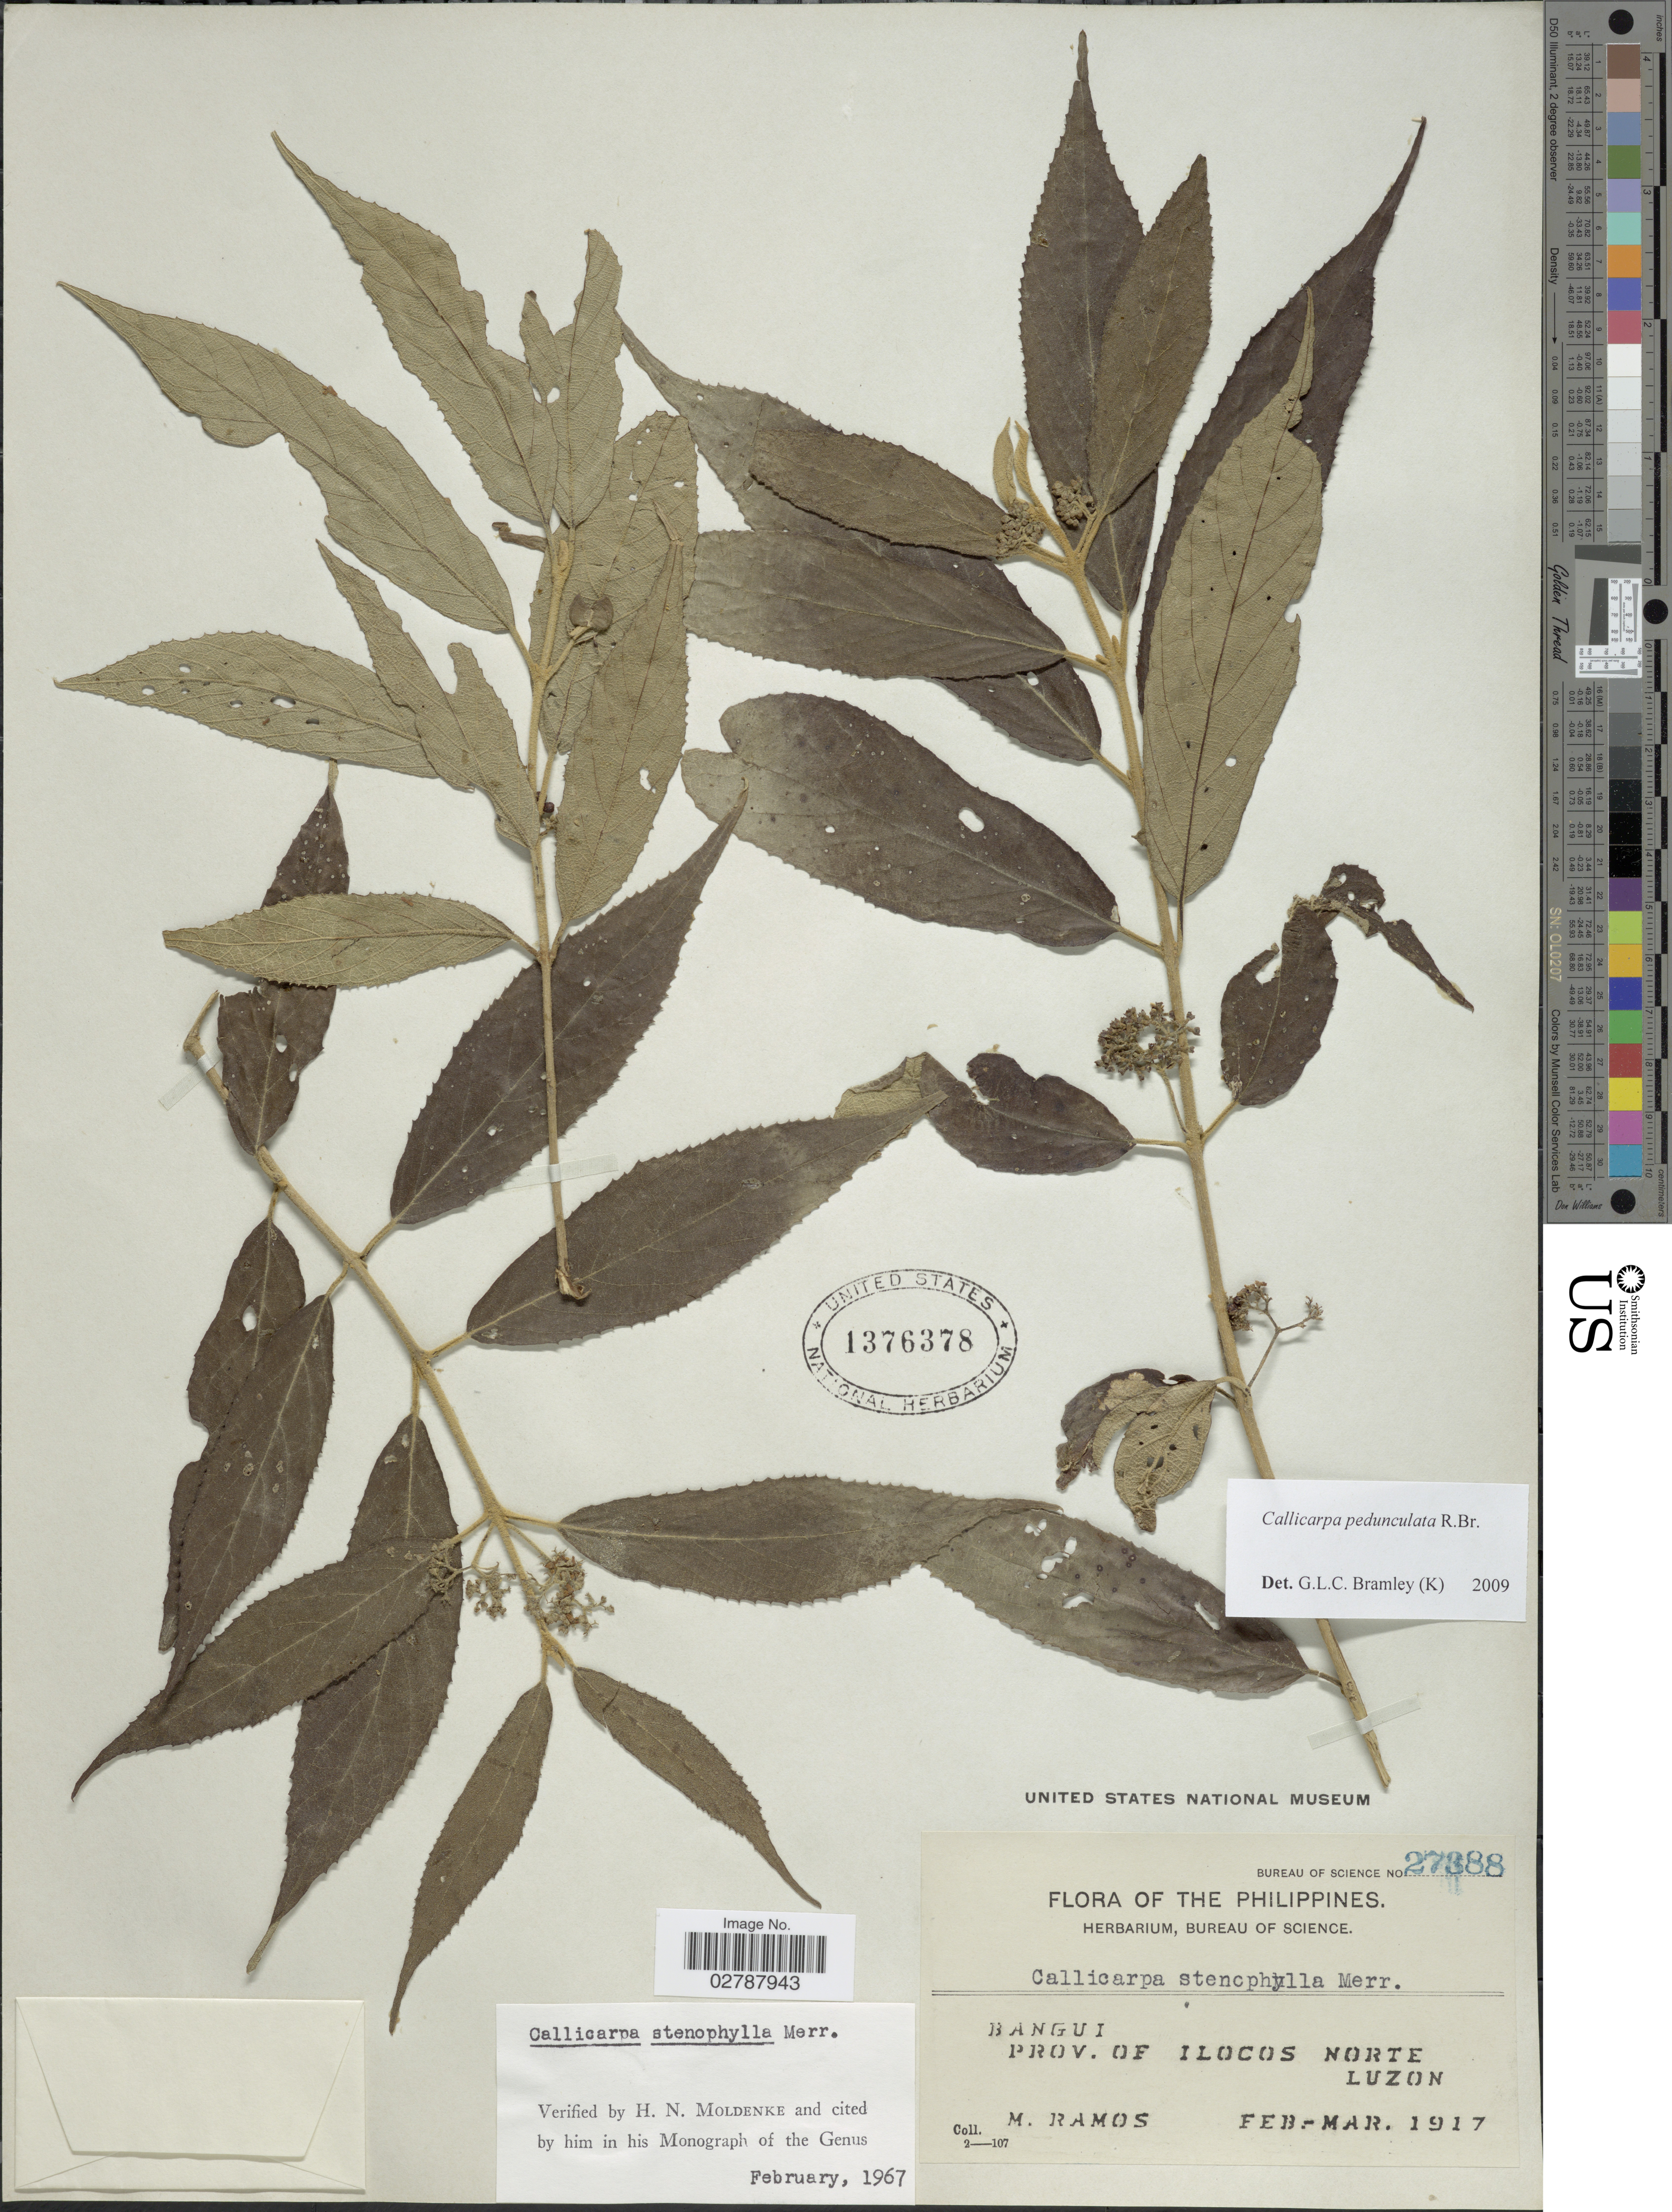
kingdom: Plantae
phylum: Tracheophyta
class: Magnoliopsida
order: Lamiales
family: Lamiaceae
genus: Callicarpa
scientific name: Callicarpa pedunculata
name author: R. Br.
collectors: M. Ramos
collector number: Bureau of Science27388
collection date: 1917-02/1917-03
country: Philippines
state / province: Ilocos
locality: Bangui. Prov. of Ilocos Norte. Luzon.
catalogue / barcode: US 1376378